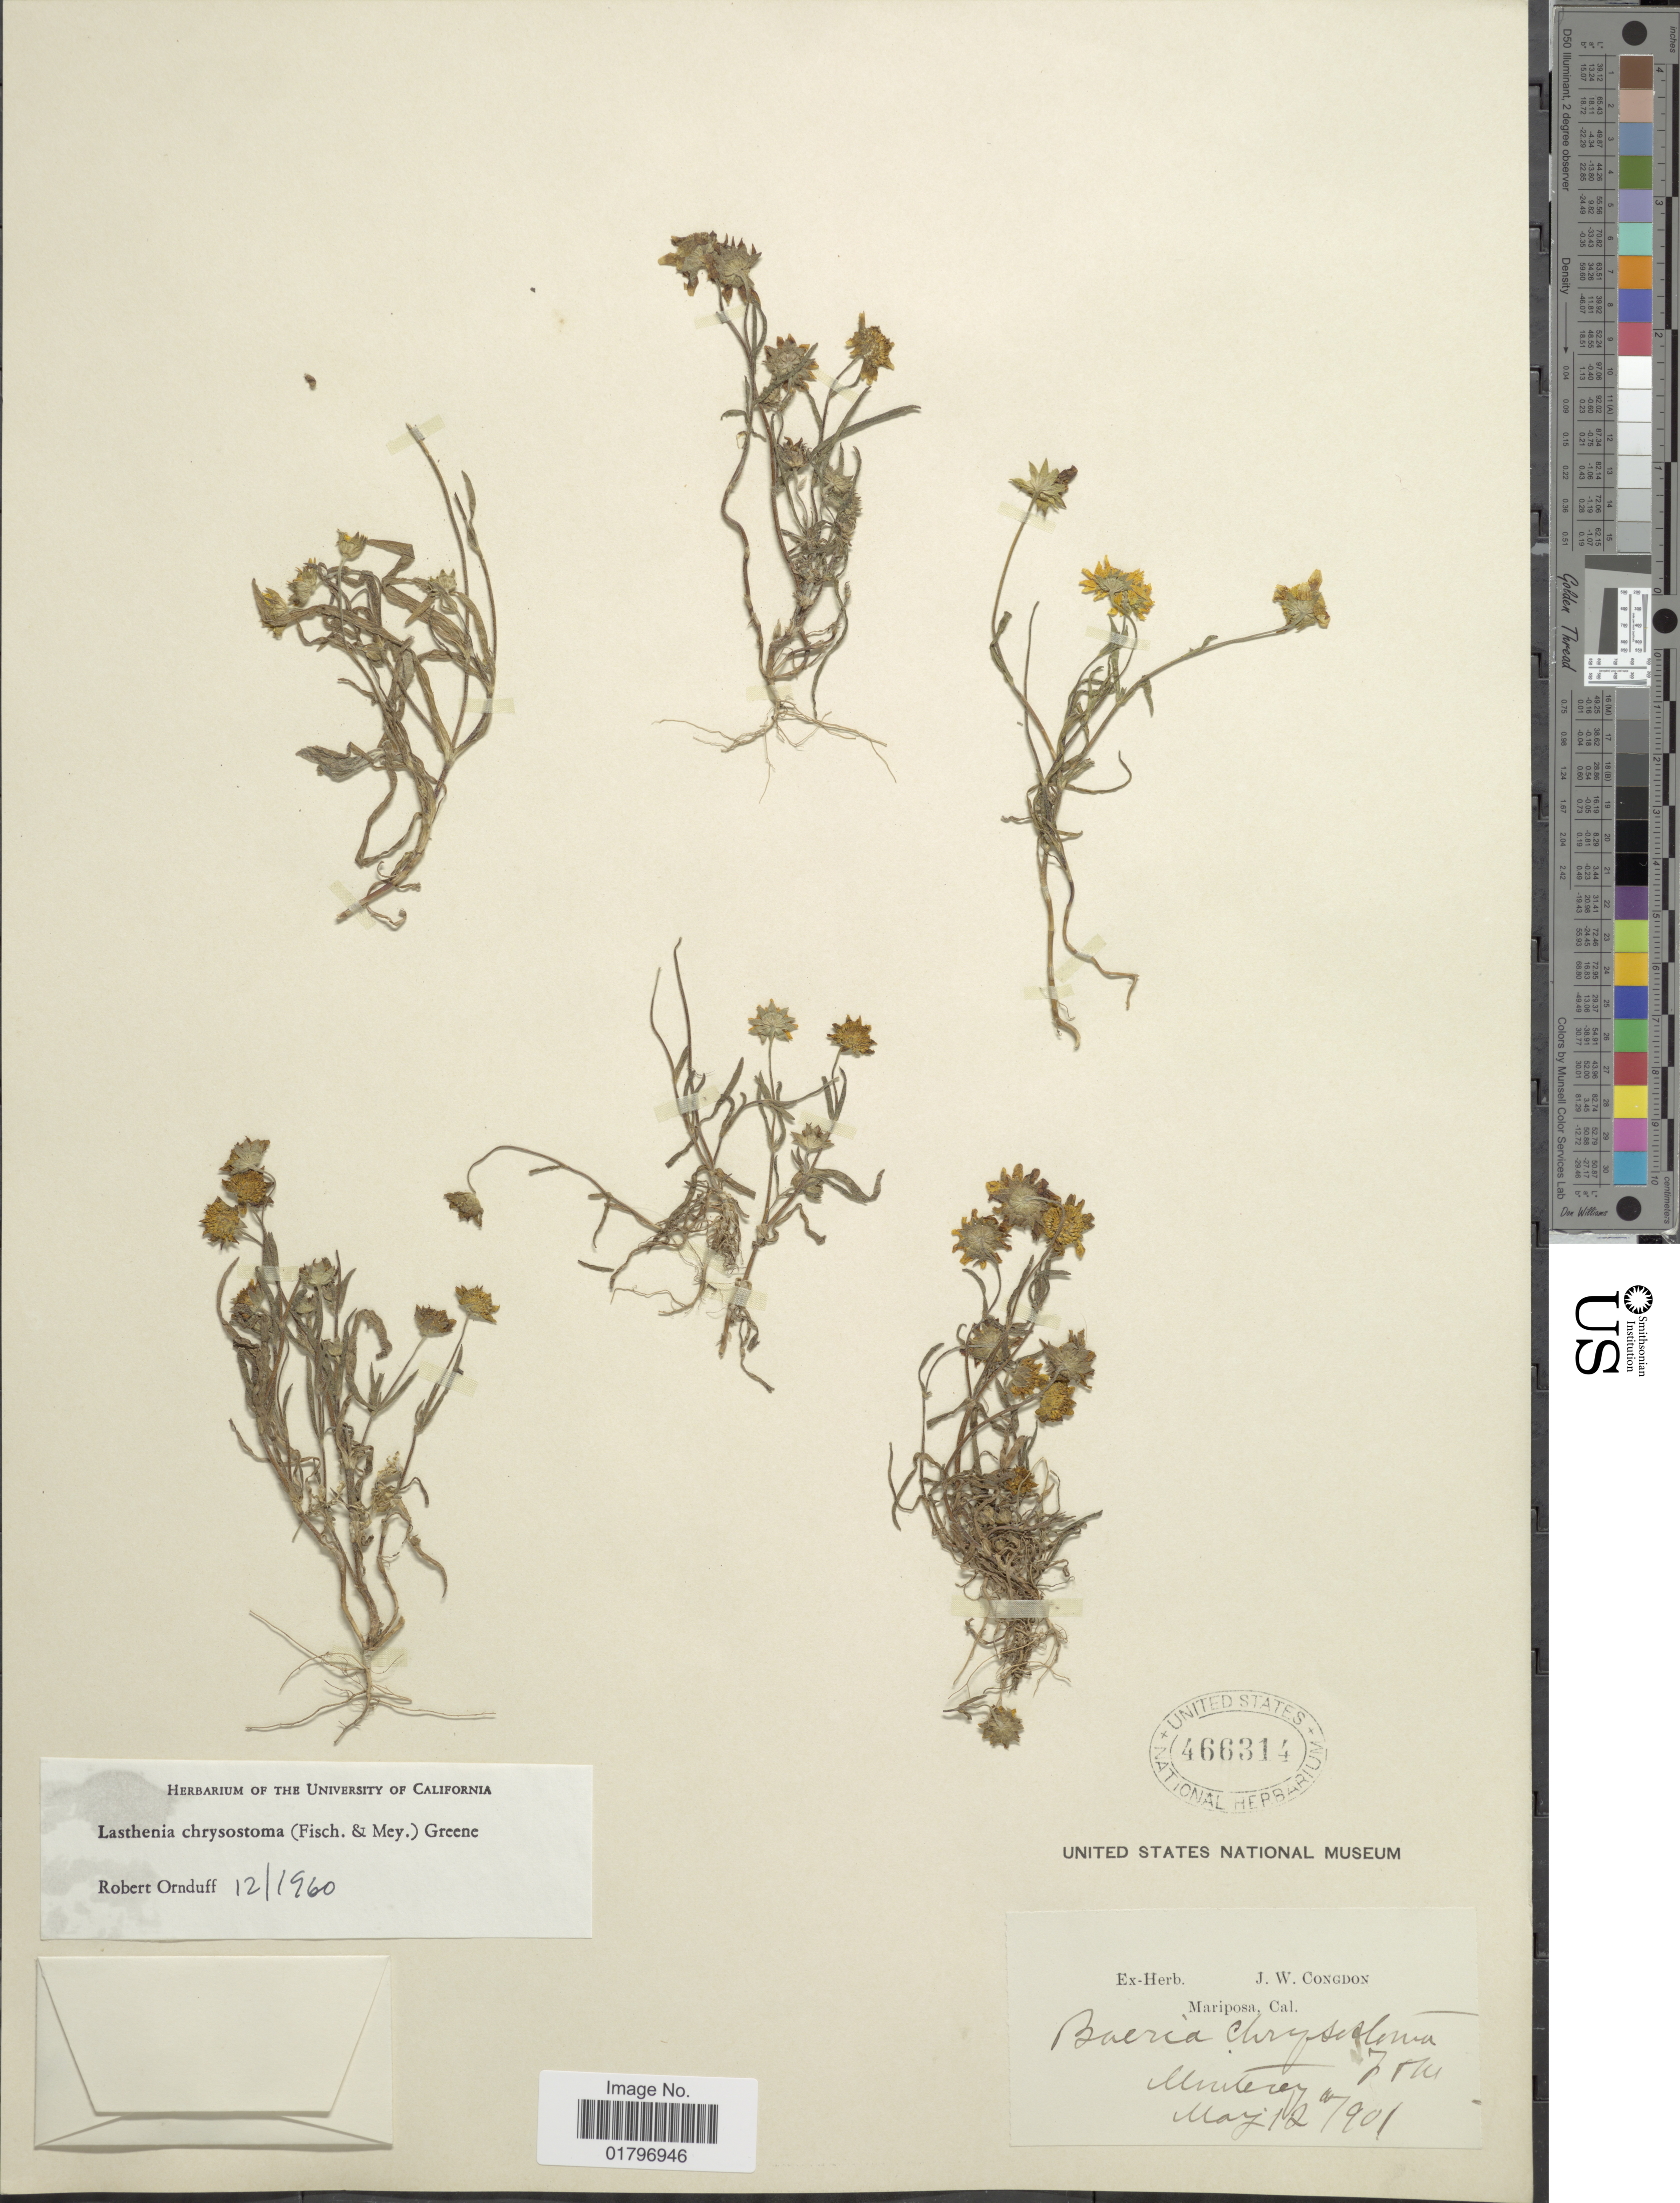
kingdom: Plantae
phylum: Tracheophyta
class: Magnoliopsida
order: Asterales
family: Asteraceae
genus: Lasthenia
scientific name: Lasthenia chrysostoma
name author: (Fisch. & C.A. Mey.) Greene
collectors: ex herb. J. W. Congdon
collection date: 1901-05-12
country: United States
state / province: California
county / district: Monterey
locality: Mariposa. Monterey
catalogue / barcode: US 466314